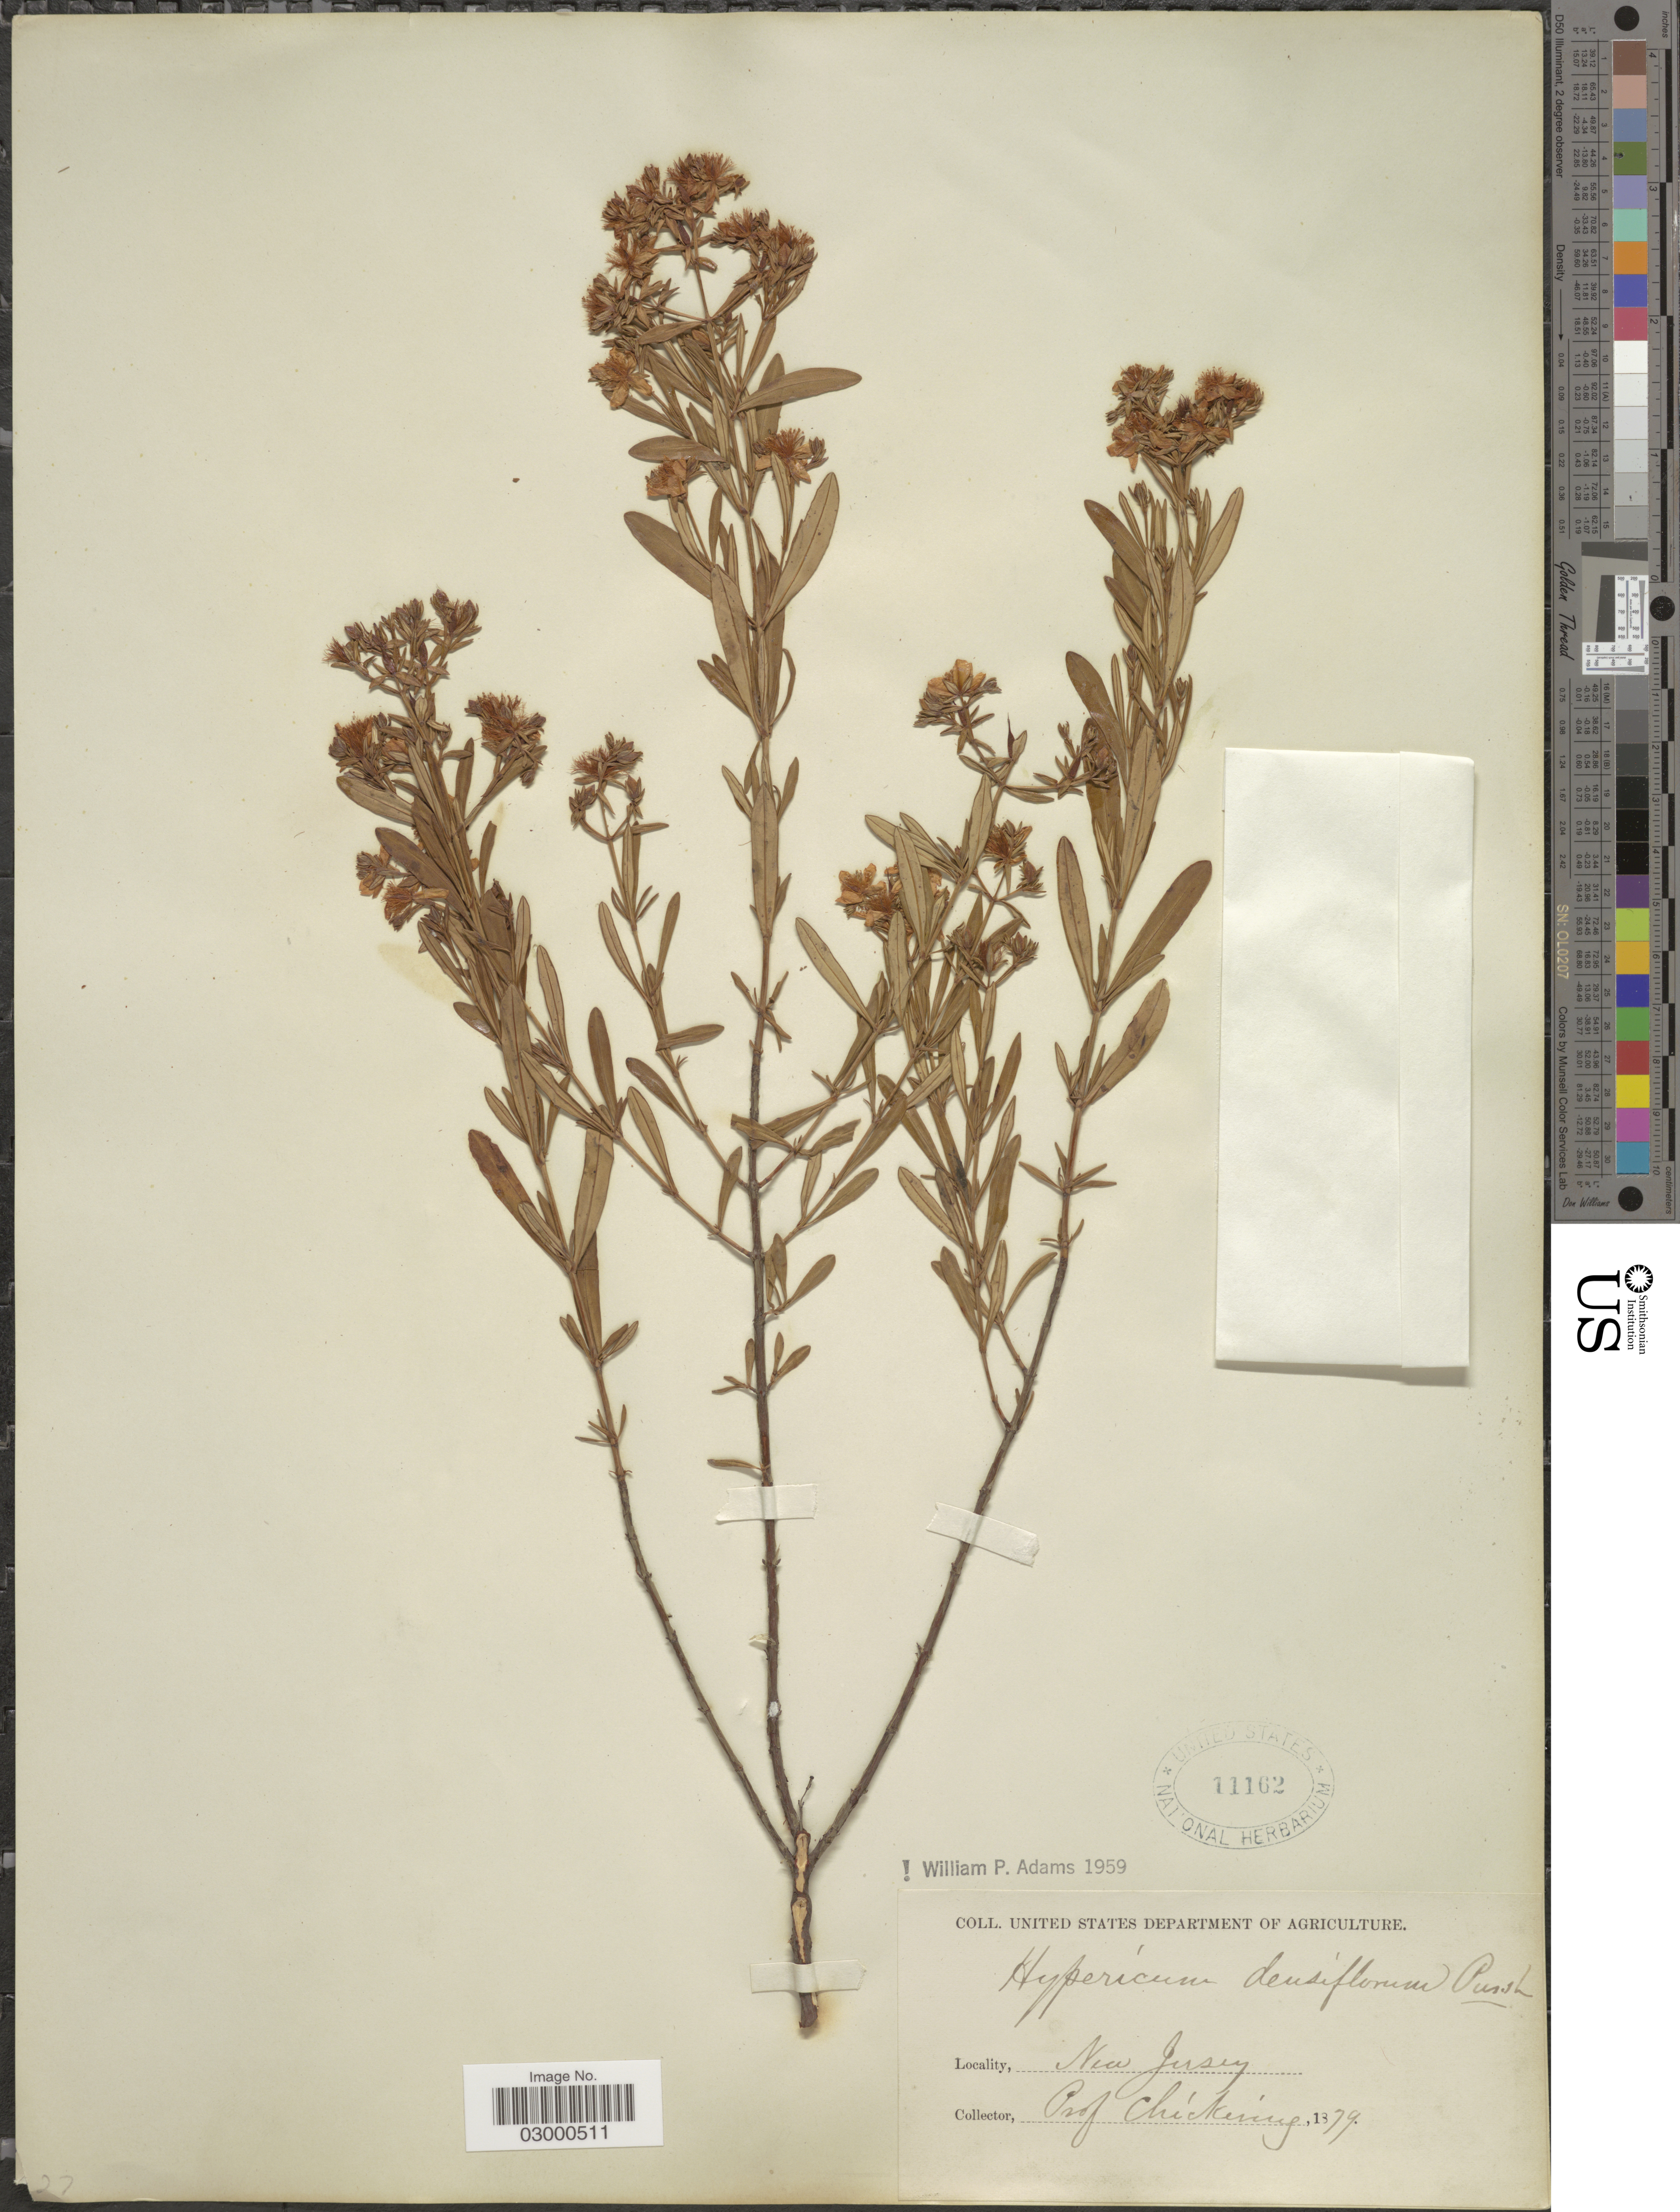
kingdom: Plantae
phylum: Tracheophyta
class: Magnoliopsida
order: Malpighiales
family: Hypericaceae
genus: Hypericum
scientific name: Hypericum densiflorum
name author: Pursh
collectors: -. Chickering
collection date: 1879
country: United States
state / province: New Jersey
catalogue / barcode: US 11162